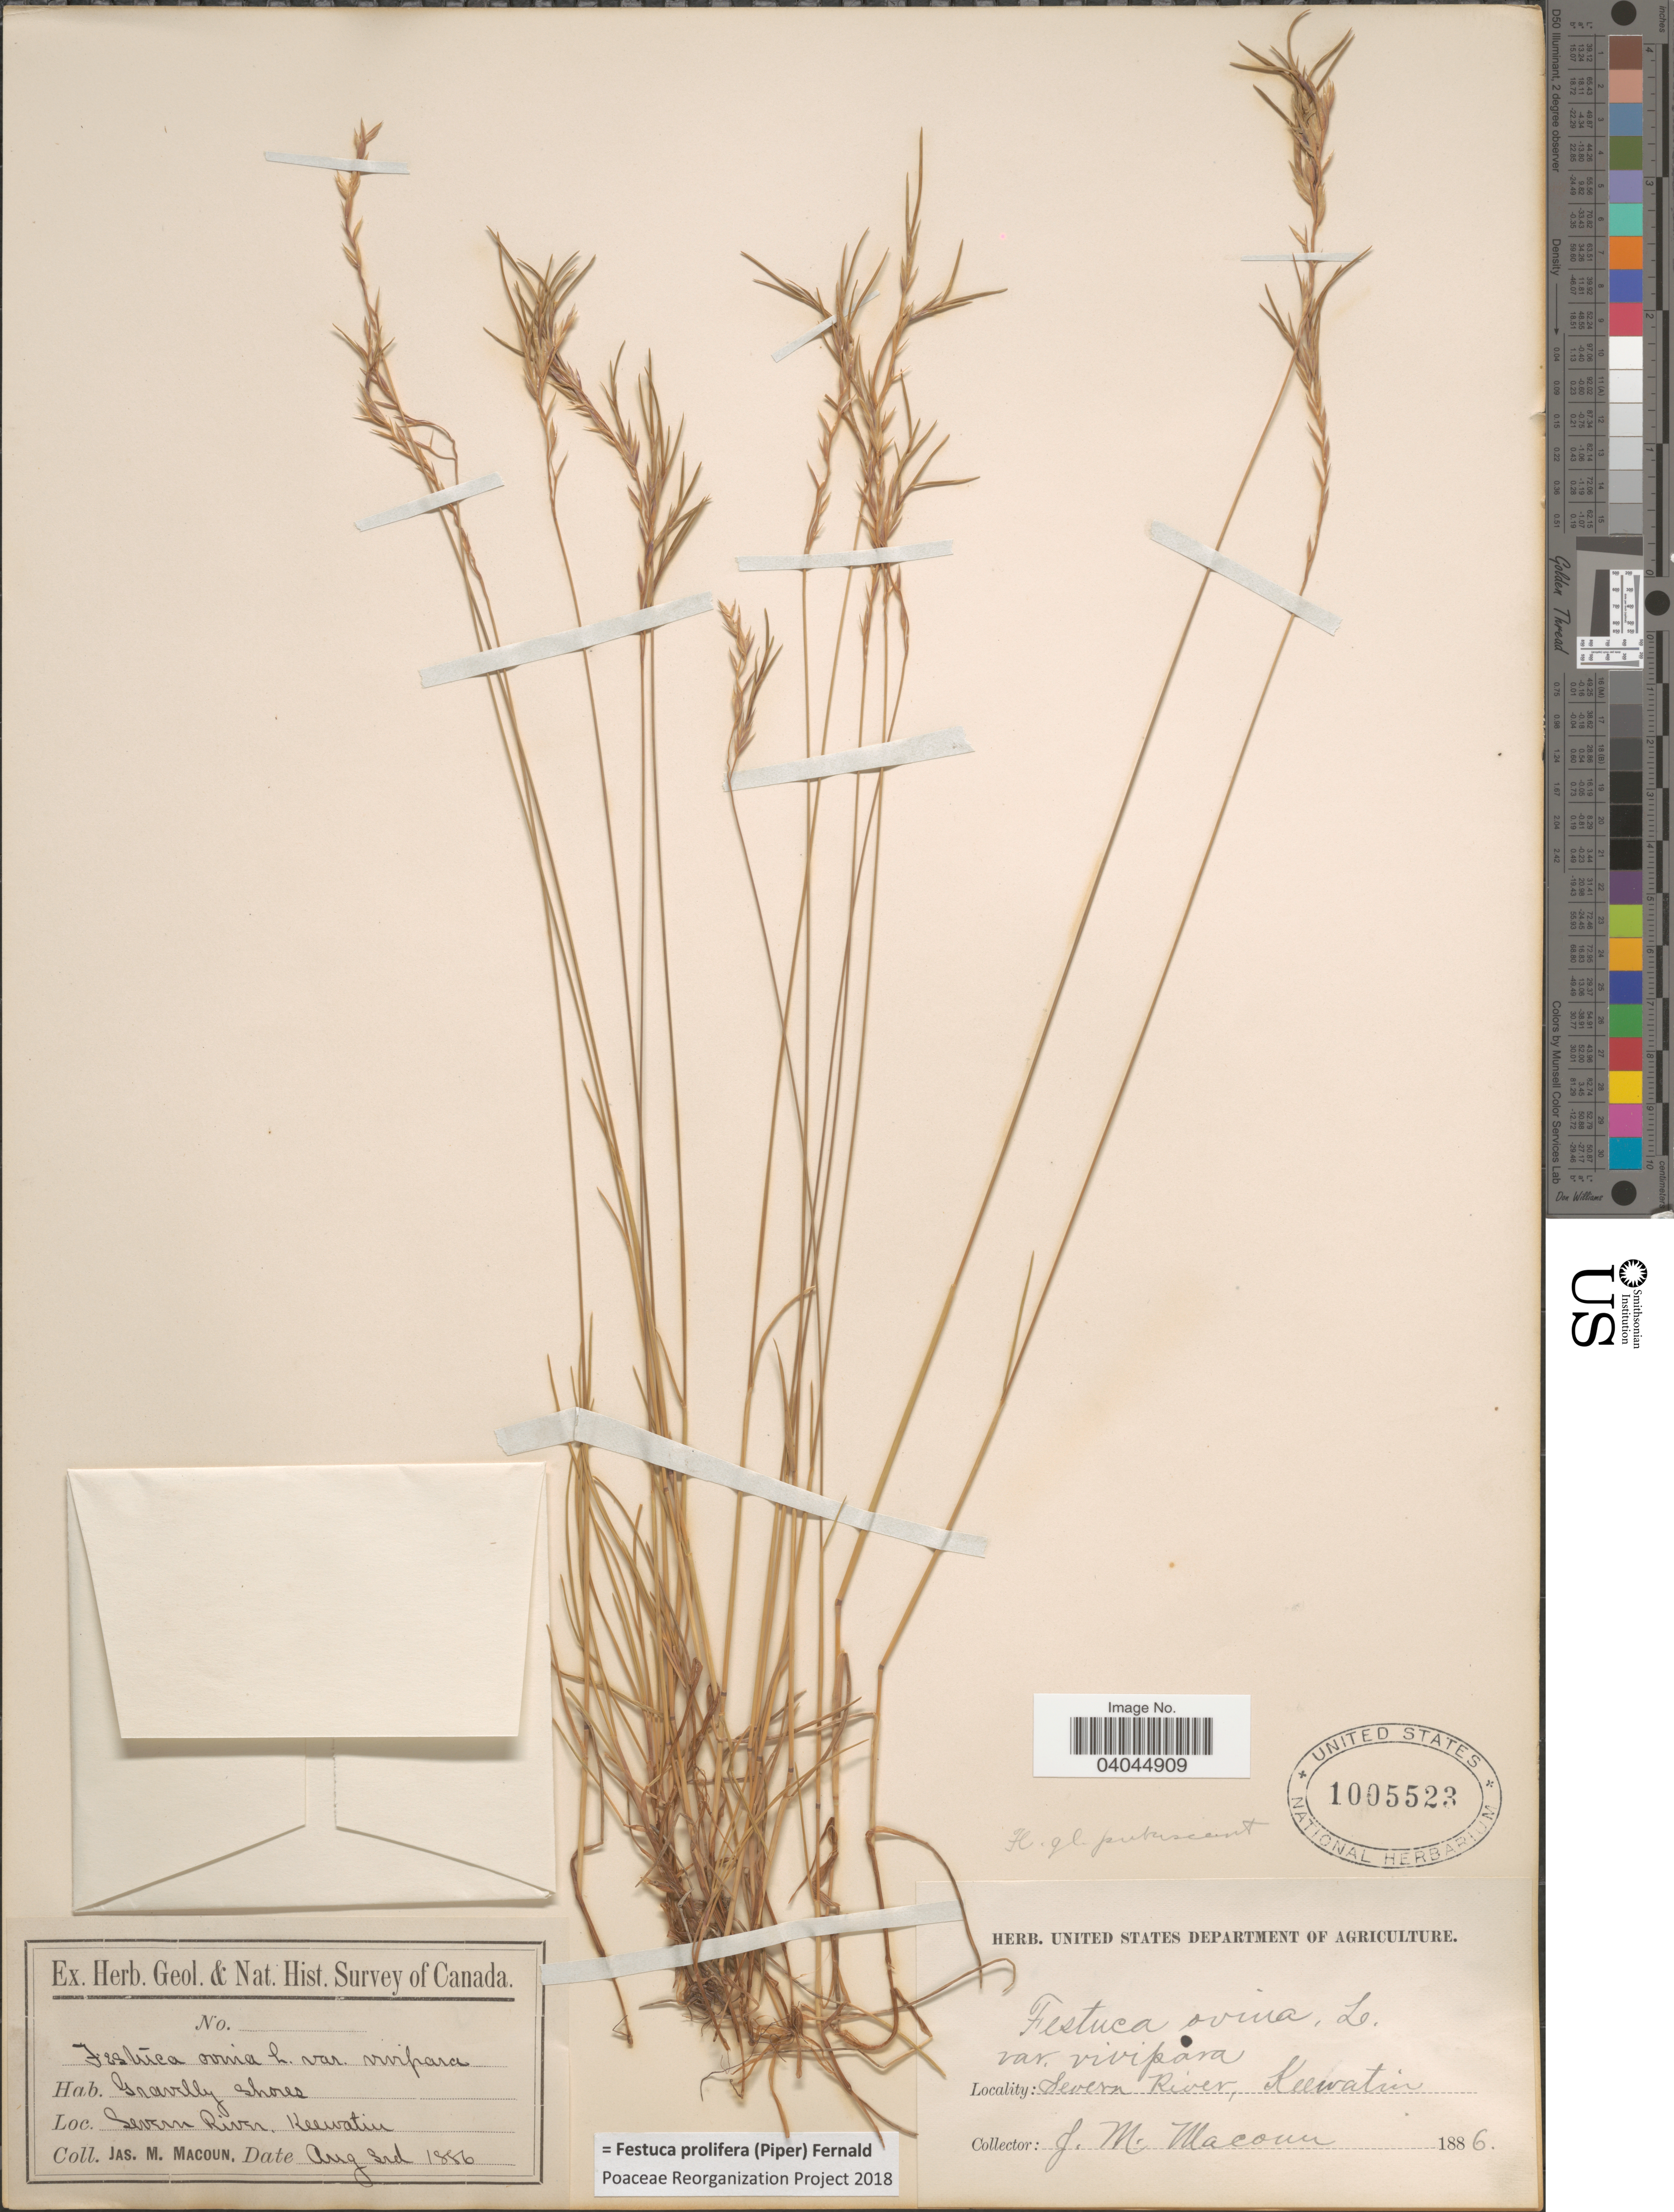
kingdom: Plantae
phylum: Tracheophyta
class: Liliopsida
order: Poales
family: Poaceae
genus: Festuca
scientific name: Festuca prolifera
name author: (Piper) Fernald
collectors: J. M. Macoun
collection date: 1886-08-03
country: Canada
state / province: Northwest Territories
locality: Severn River, Keewatin.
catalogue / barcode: US 1005523